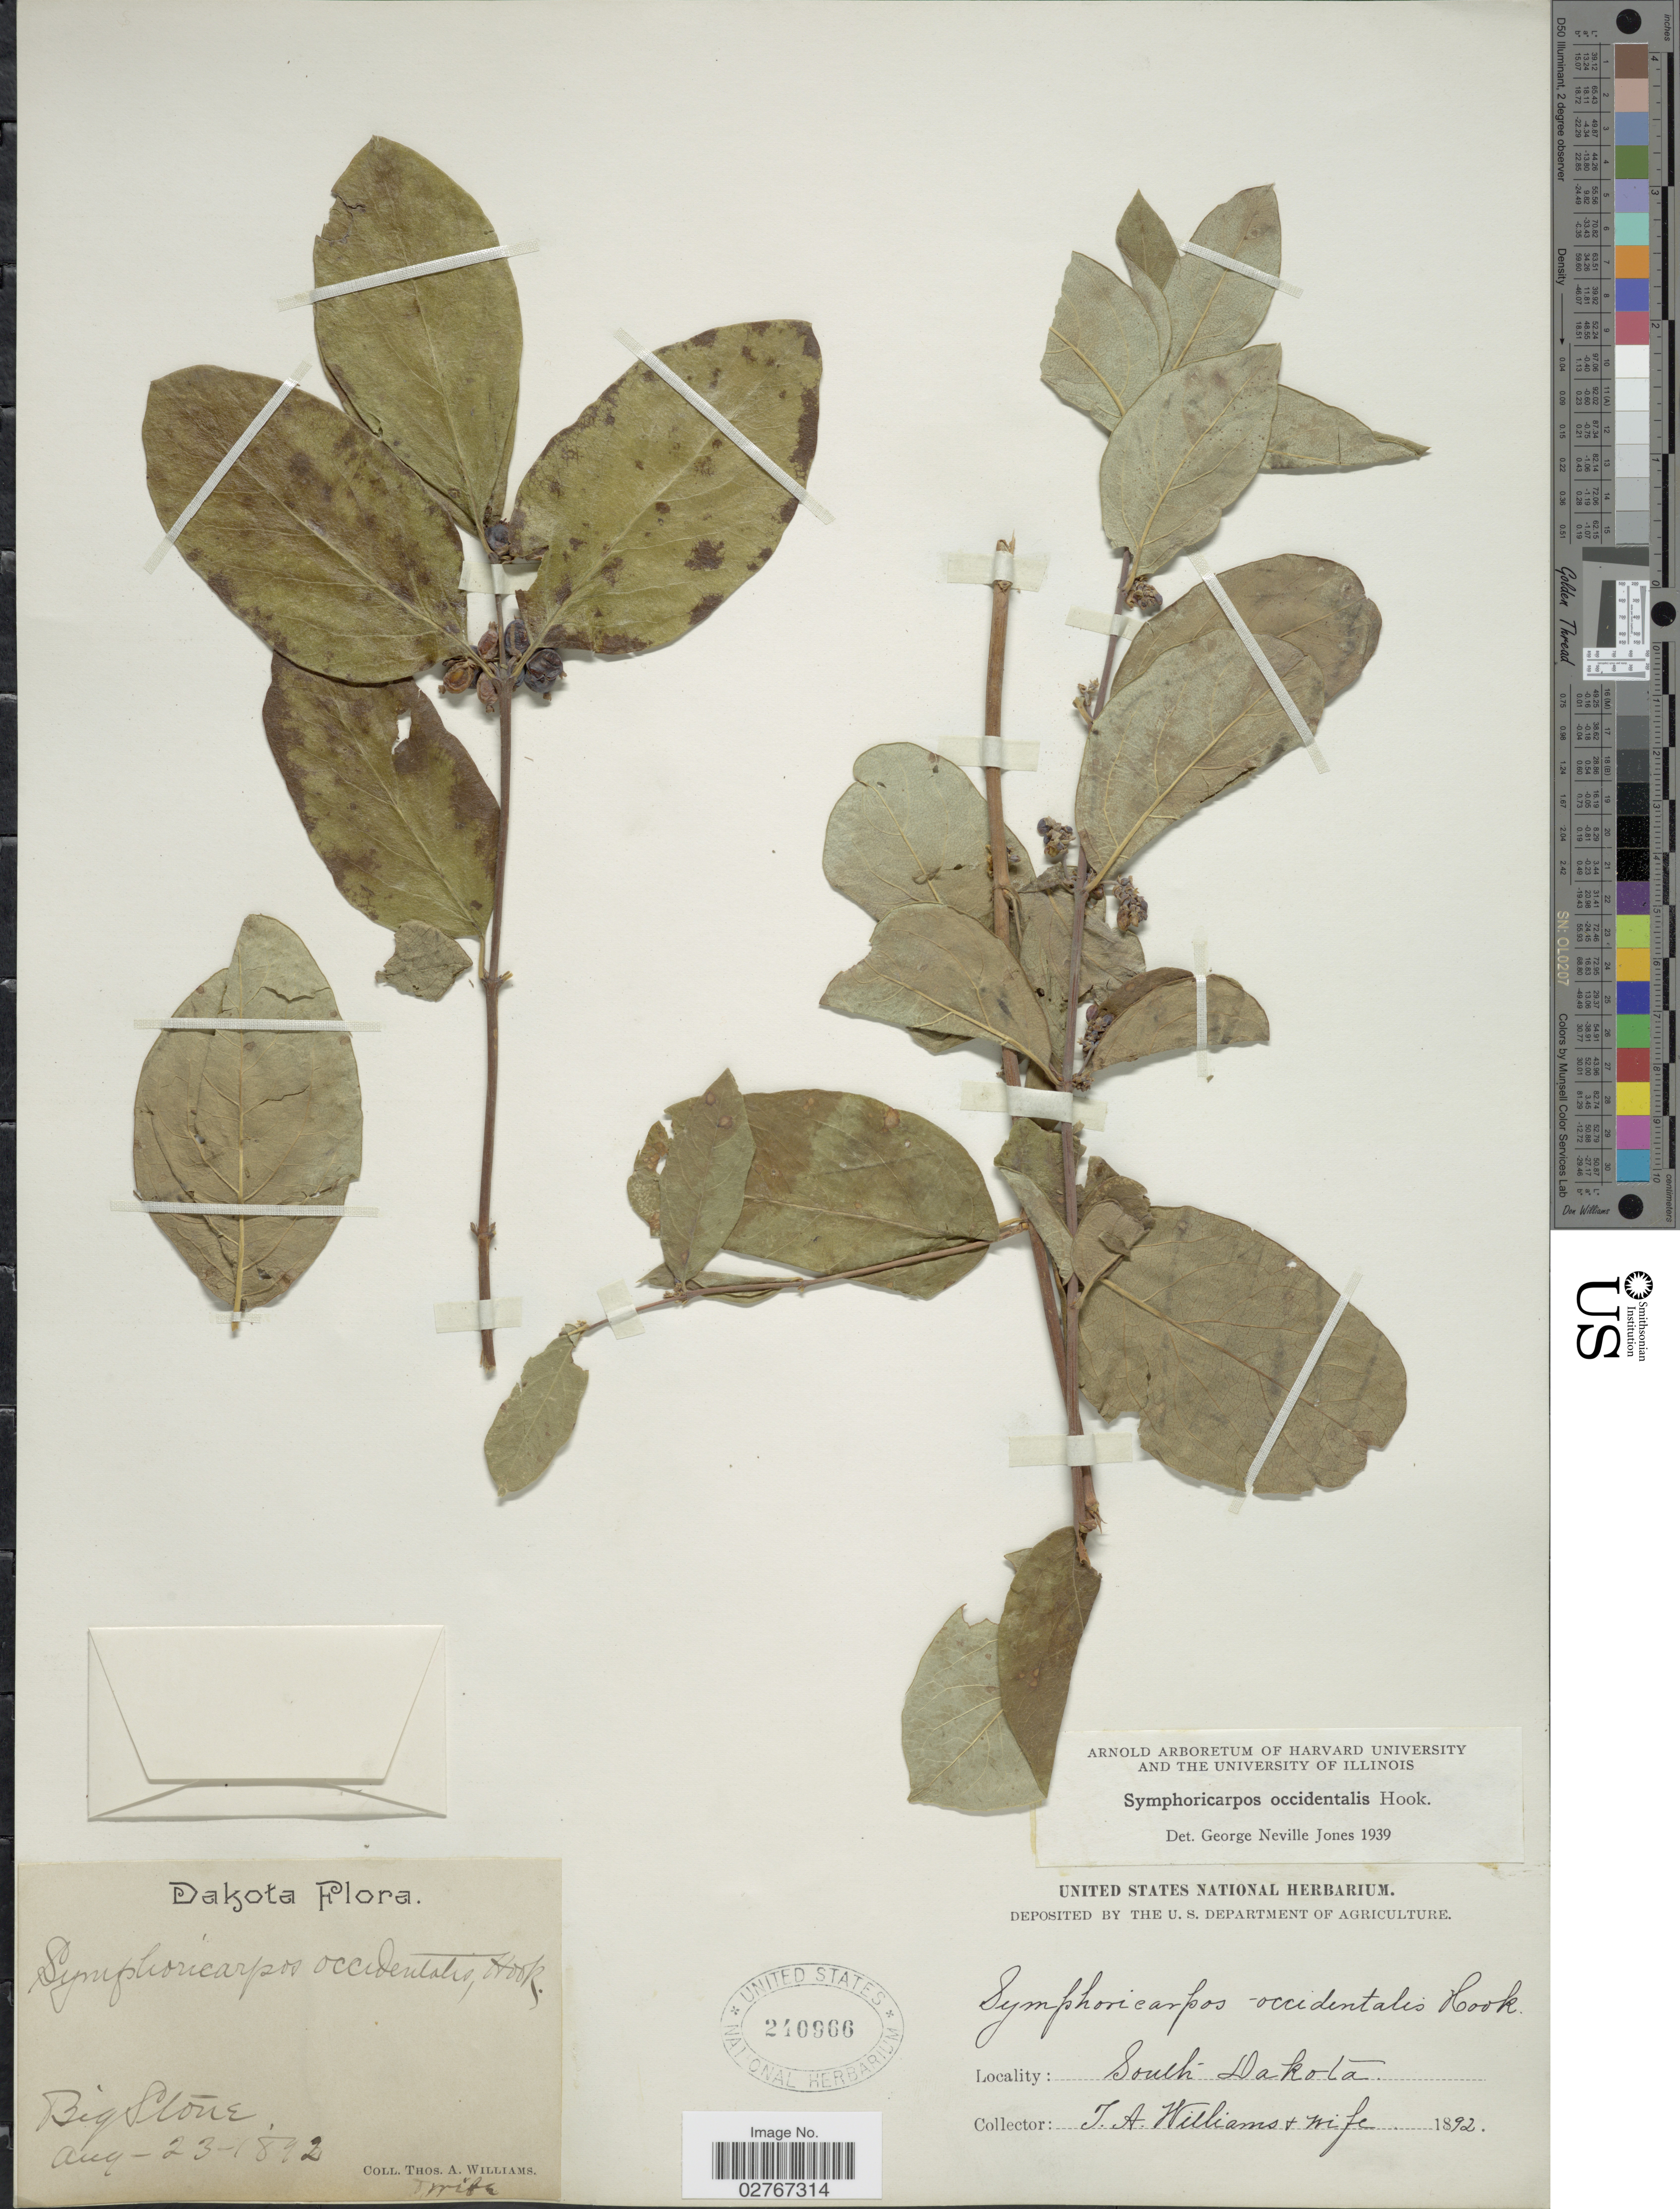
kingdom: Plantae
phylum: Tracheophyta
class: Magnoliopsida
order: Dipsacales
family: Caprifoliaceae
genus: Symphoricarpos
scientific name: Symphoricarpos occidentalis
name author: (R. Br.) Hook.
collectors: T. A. Williams & T. Williams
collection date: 1892-08-23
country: United States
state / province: South Dakota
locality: Big Stone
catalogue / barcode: US 240966